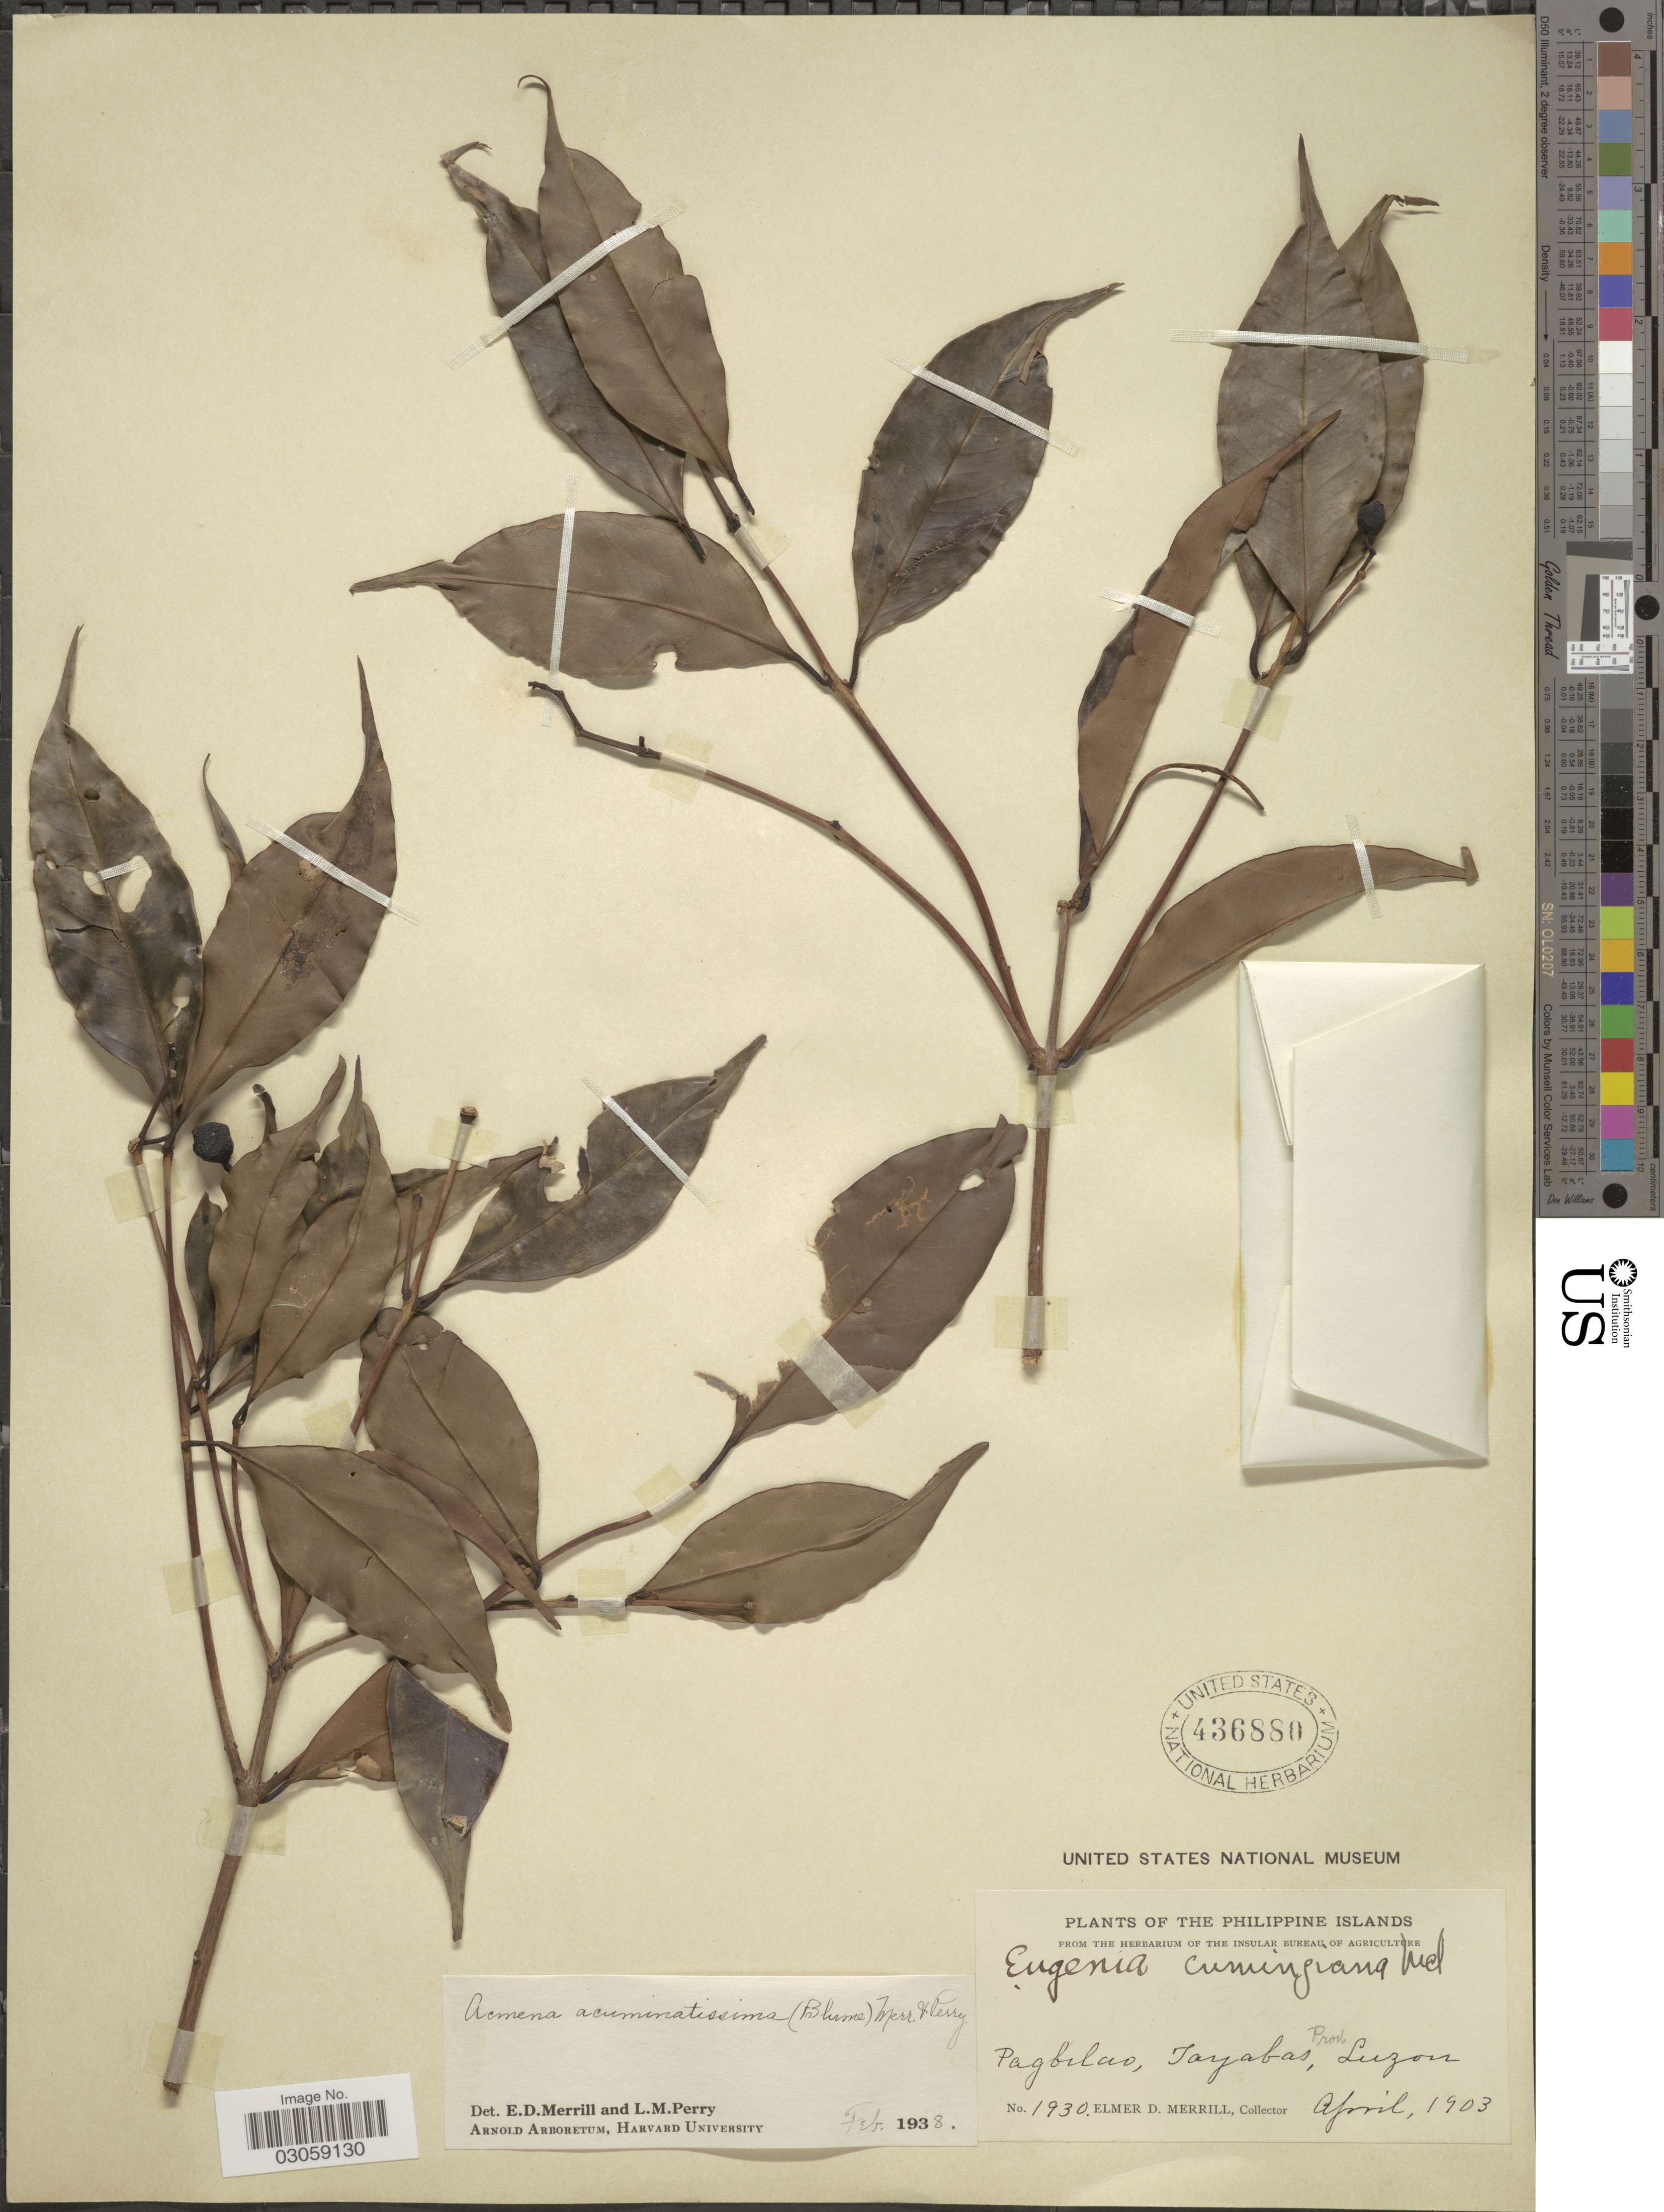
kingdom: Plantae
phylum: Tracheophyta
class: Magnoliopsida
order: Myrtales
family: Myrtaceae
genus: Syzygium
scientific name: Syzygium acuminatissimum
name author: (Blume) DC.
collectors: E. D. Merrill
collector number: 1930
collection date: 1903-04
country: Philippines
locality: The Philippine Islands, Pagbilao, Tayabas Prov., Luzon.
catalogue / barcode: US 436880